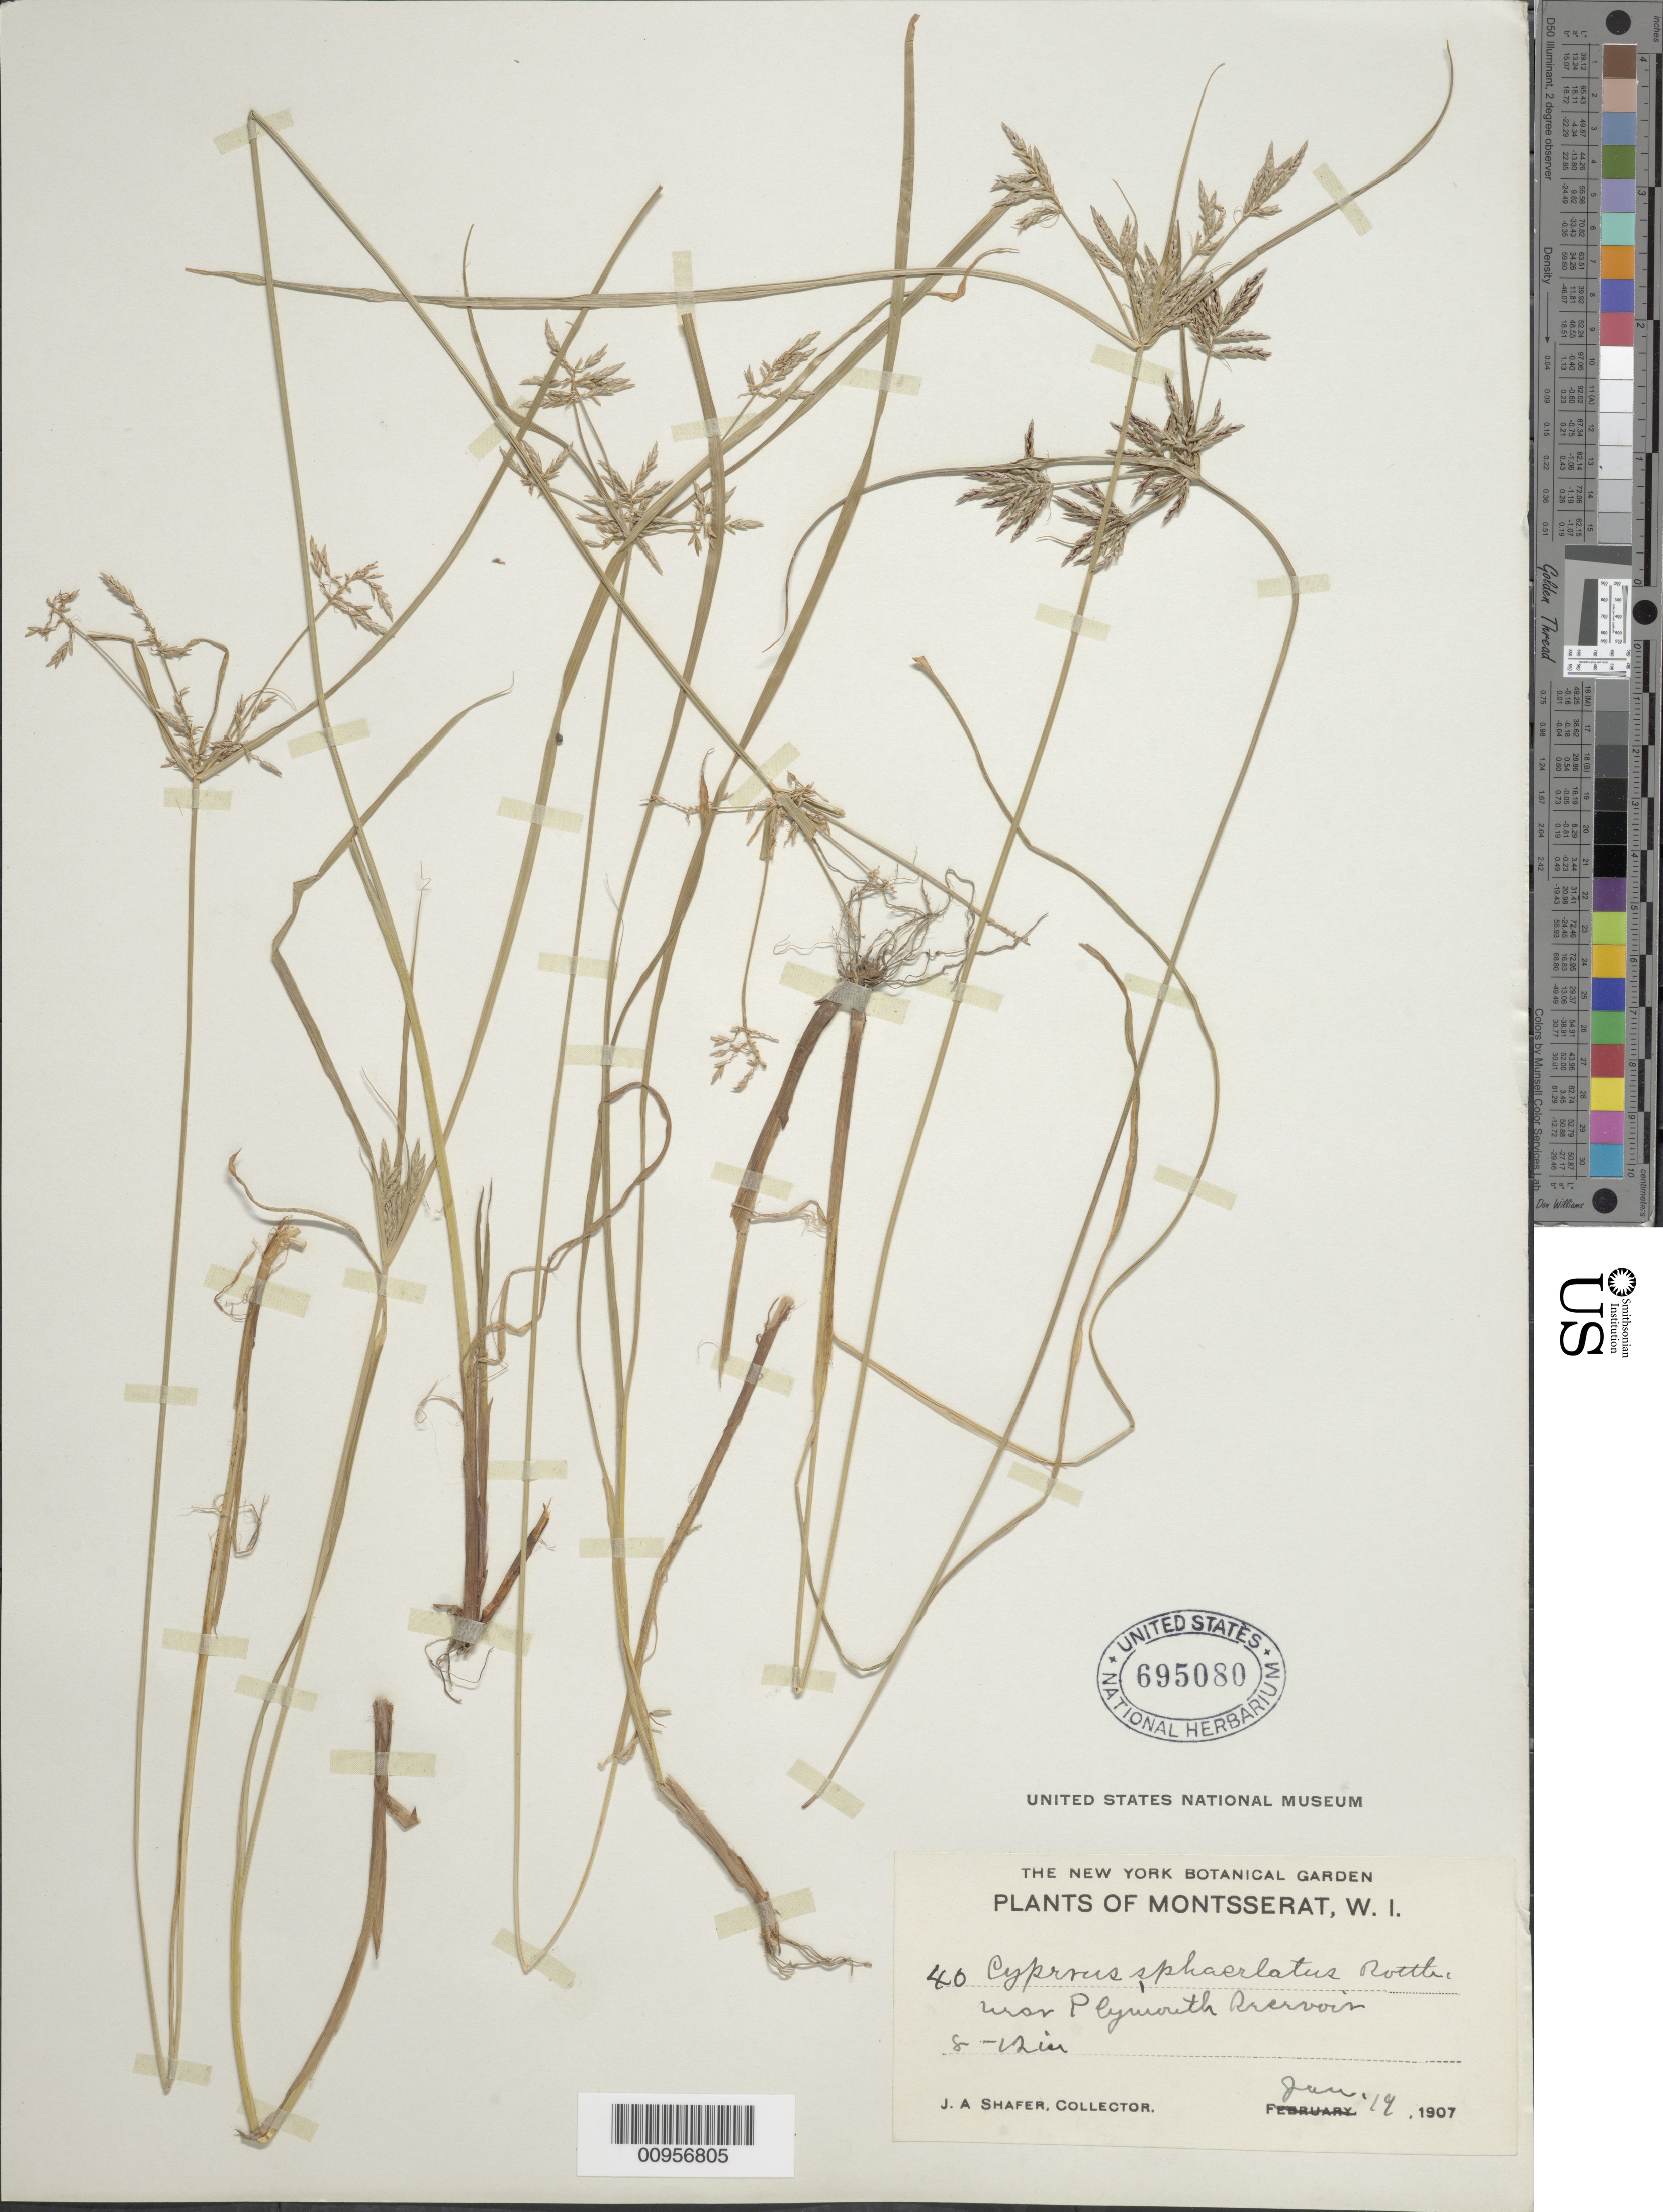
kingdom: Plantae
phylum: Tracheophyta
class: Liliopsida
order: Poales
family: Cyperaceae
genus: Cyperus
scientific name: Cyperus sphacelatus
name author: Rottb.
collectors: J. A. Shafer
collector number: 40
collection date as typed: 19 Jan 1907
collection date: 1907-01-19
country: Montserrat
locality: Near Plymouth "Reservoir"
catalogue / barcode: US 695080